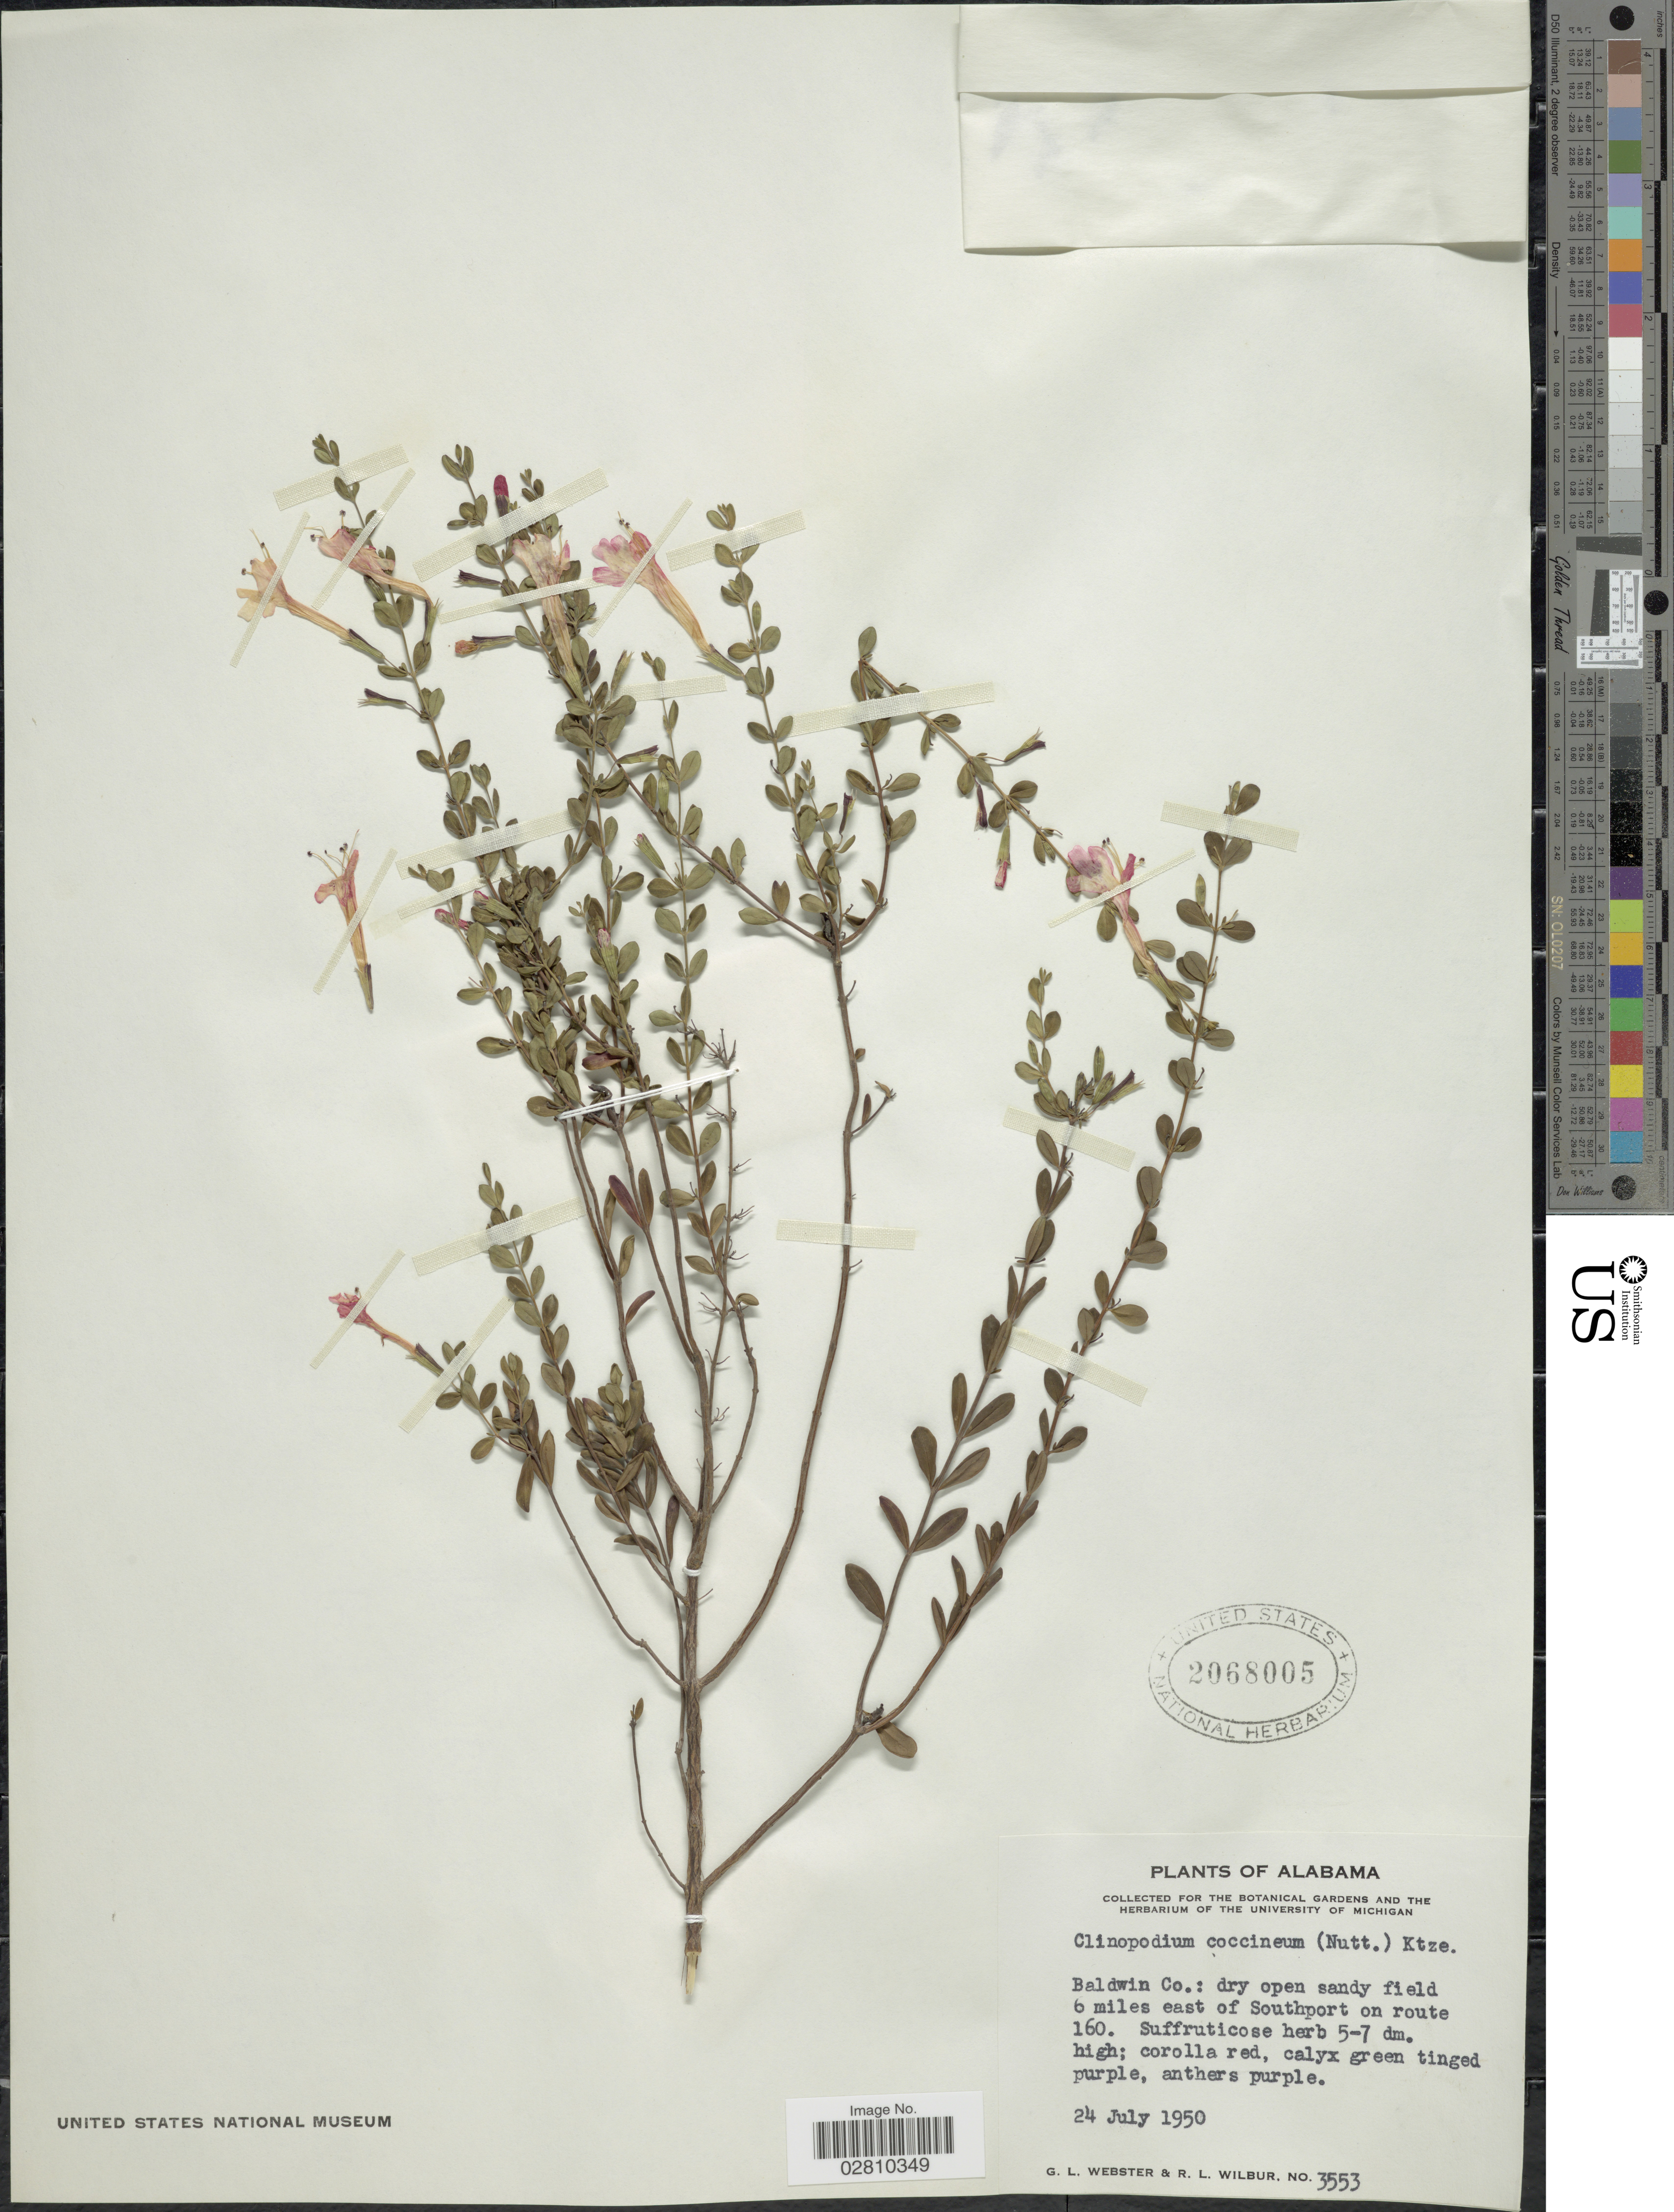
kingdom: Plantae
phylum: Tracheophyta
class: Magnoliopsida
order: Lamiales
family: Lamiaceae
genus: Clinopodium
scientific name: Clinopodium coccineum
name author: (Nutt. ex Hook.) Kuntze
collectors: G. L. Webster & R. L. Wilbur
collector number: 3553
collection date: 1950-07-24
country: United States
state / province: Alabama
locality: Baldwin Co.: dry open sandy field 6 miles east of Southport on route 160.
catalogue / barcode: US 2068005